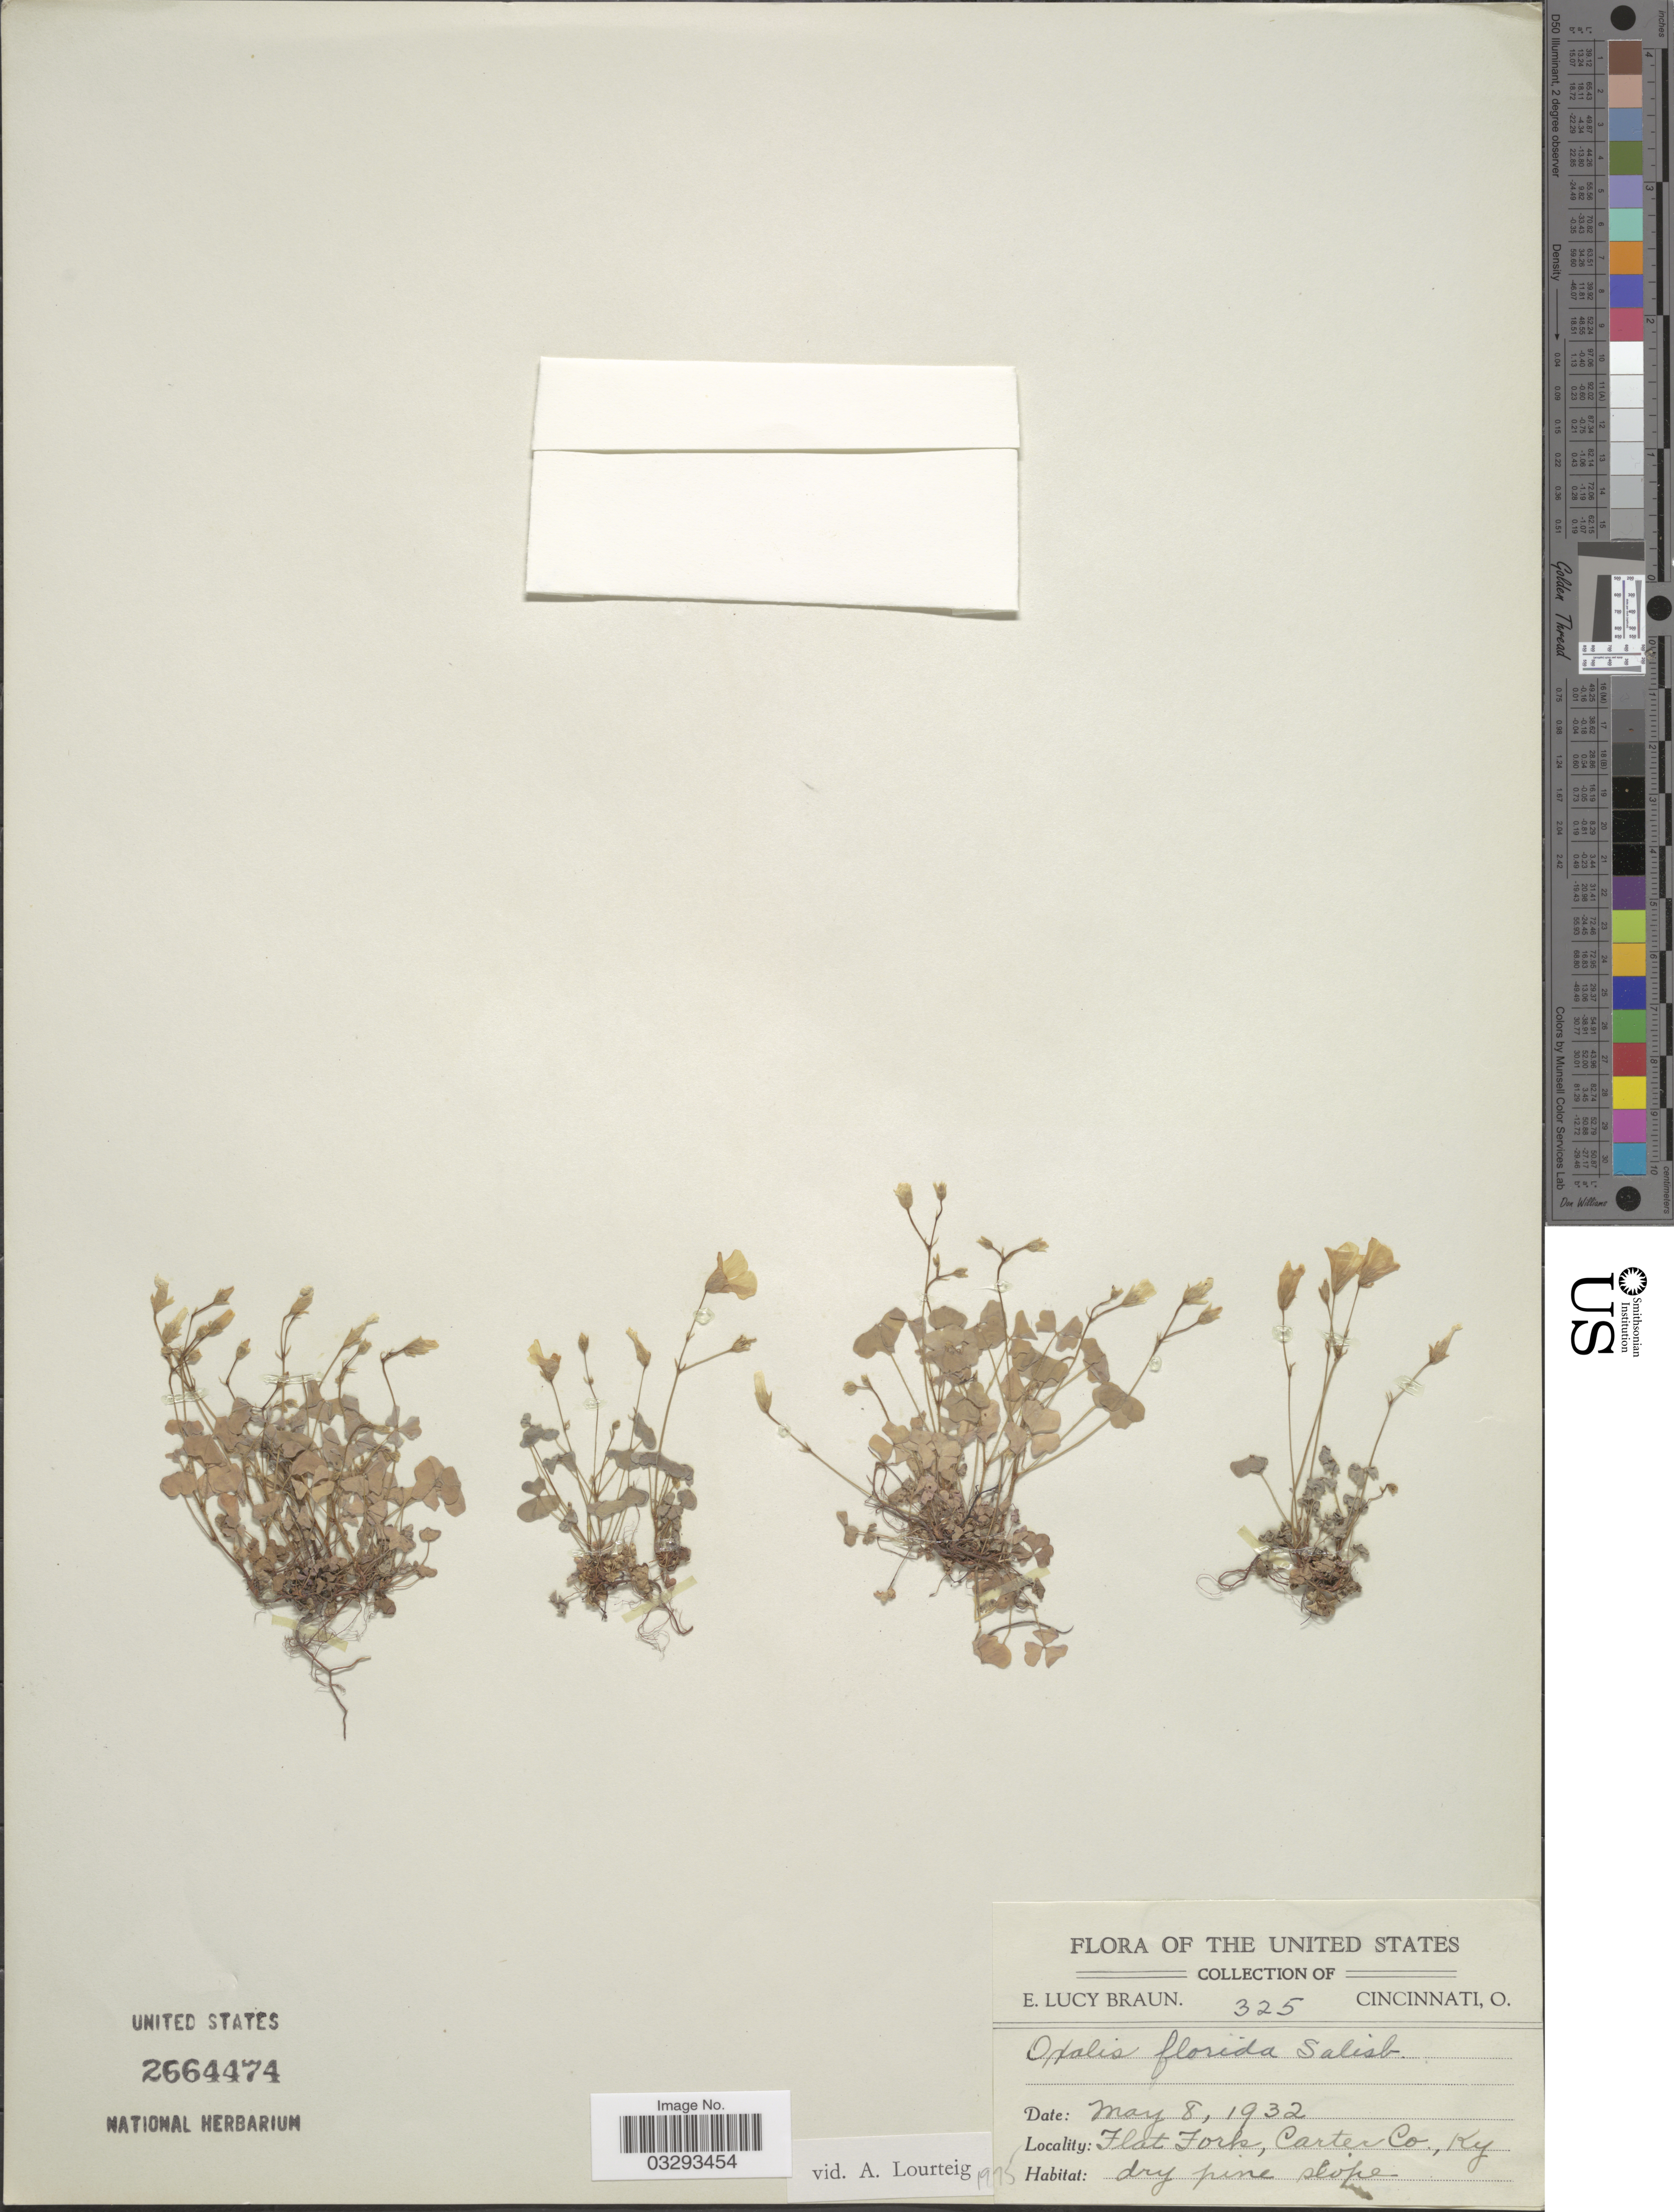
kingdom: Plantae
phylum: Tracheophyta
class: Magnoliopsida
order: Oxalidales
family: Oxalidaceae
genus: Oxalis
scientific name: Oxalis florida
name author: Salisb.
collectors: E. L. Braun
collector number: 325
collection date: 1932-05-08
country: United States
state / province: Kentucky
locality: Flat Fork, Carter Co.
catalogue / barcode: US 2664474